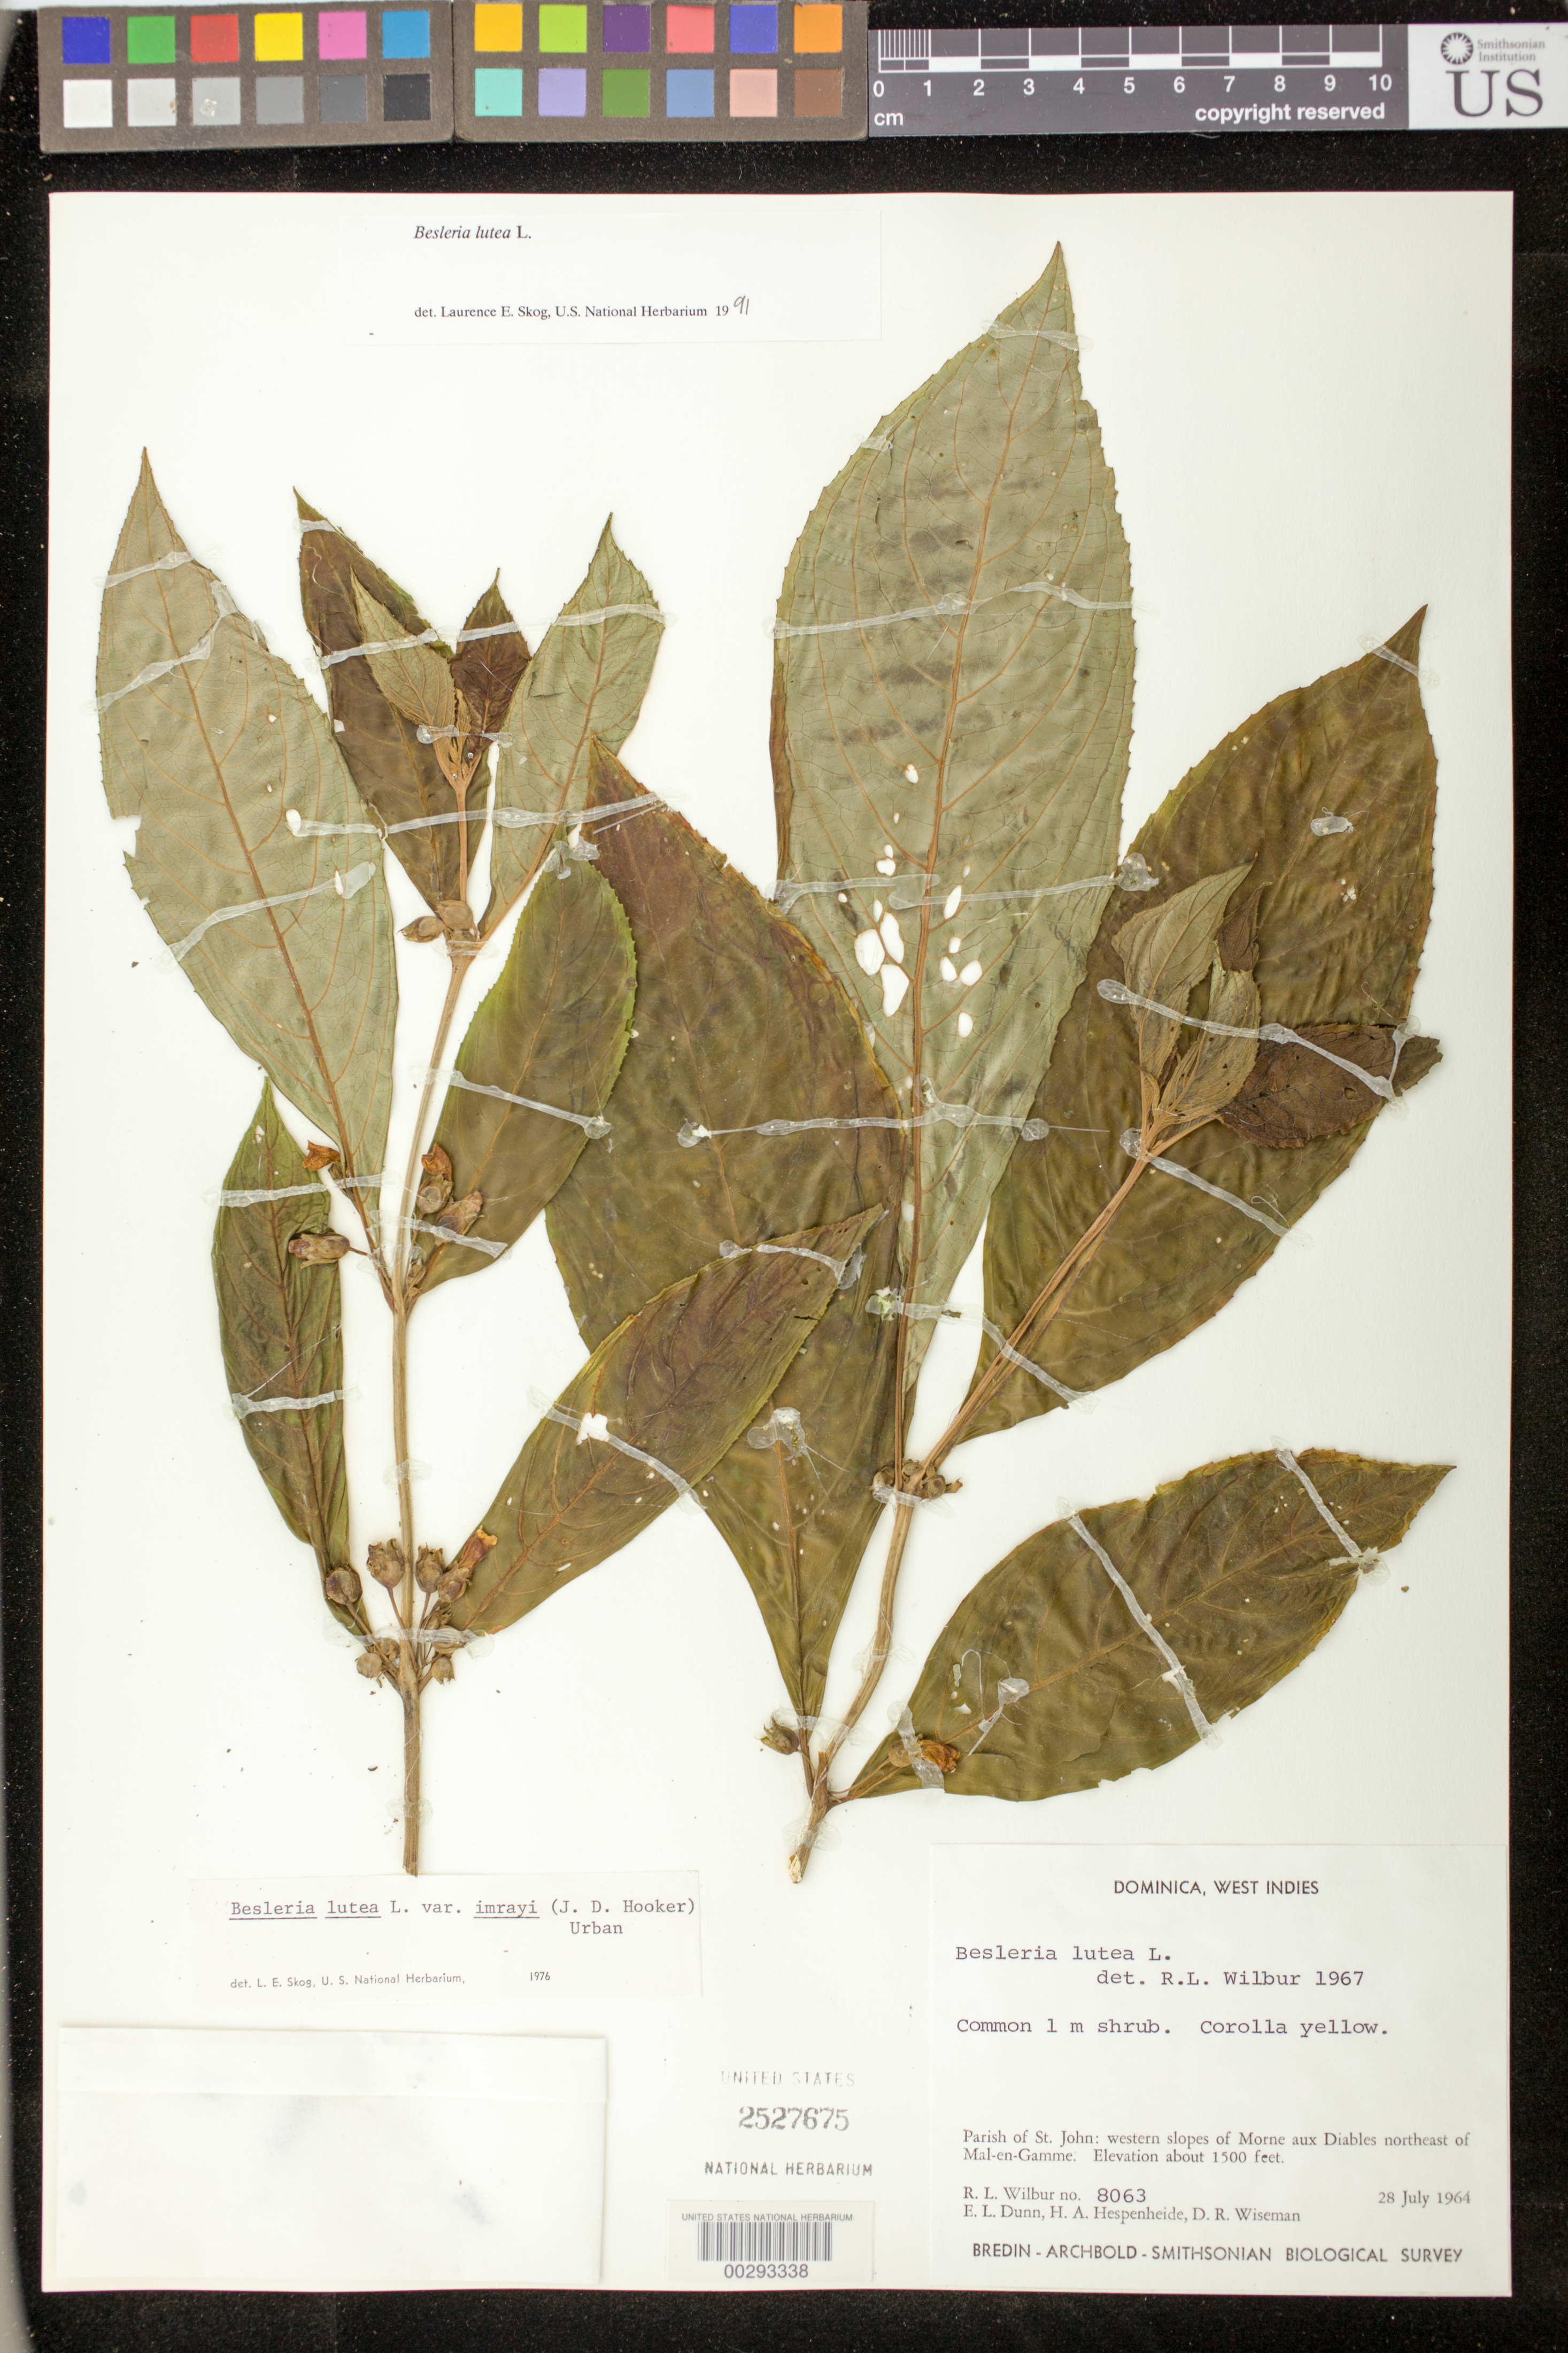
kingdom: Plantae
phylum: Tracheophyta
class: Magnoliopsida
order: Lamiales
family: Gesneriaceae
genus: Besleria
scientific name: Besleria lutea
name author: L.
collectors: R. L. Wilbur, E. Dunn, H. A. Hespenheide & D. R. Wiseman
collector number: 8063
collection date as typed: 28 Jul 1964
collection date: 1964-07-28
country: Dominica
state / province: St. John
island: Dominica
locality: Slopes of Morne Aux Diables NE of Mal en Gamme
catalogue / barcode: US 2527675